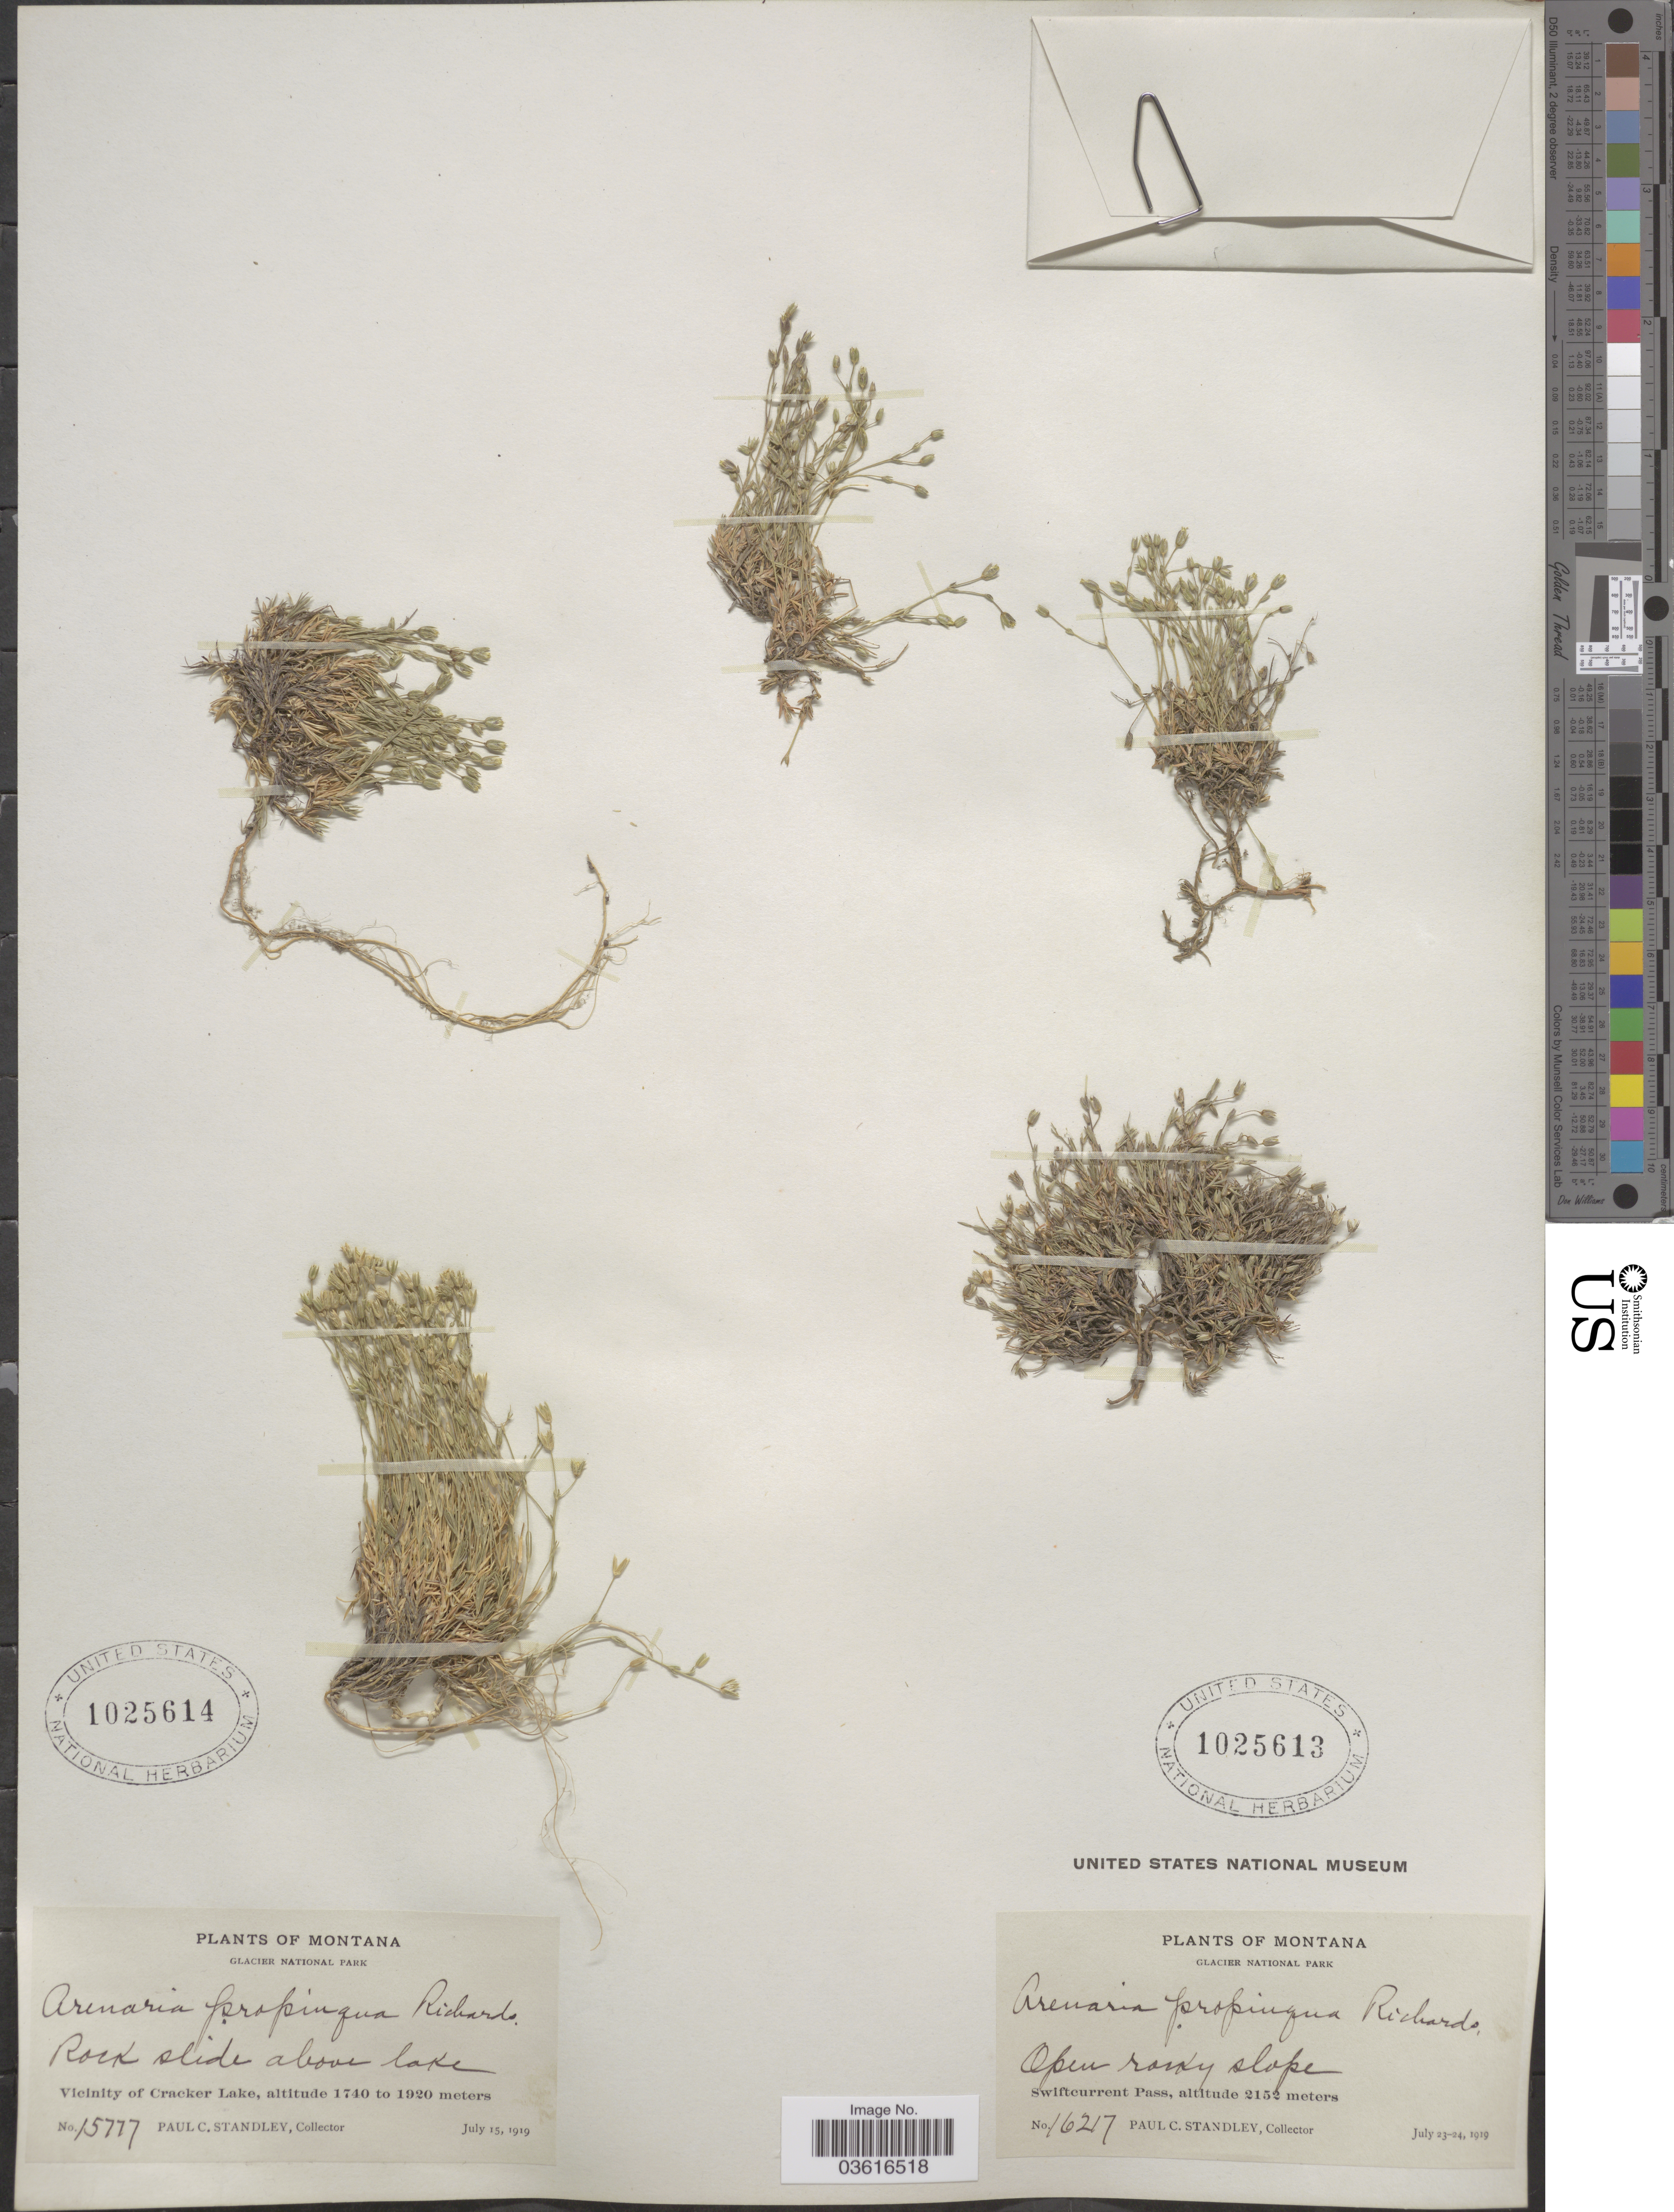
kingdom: Plantae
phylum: Tracheophyta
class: Magnoliopsida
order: Caryophyllales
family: Caryophyllaceae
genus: Minuartia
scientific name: Minuartia propinqua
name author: (Richardson) House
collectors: P. C. Standley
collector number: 15777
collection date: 1919-07-15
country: United States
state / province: Montana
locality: Glacier National Park. Rock slide above lake. Vicinity of Cracker Lake.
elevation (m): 1740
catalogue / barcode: US 1025614-2